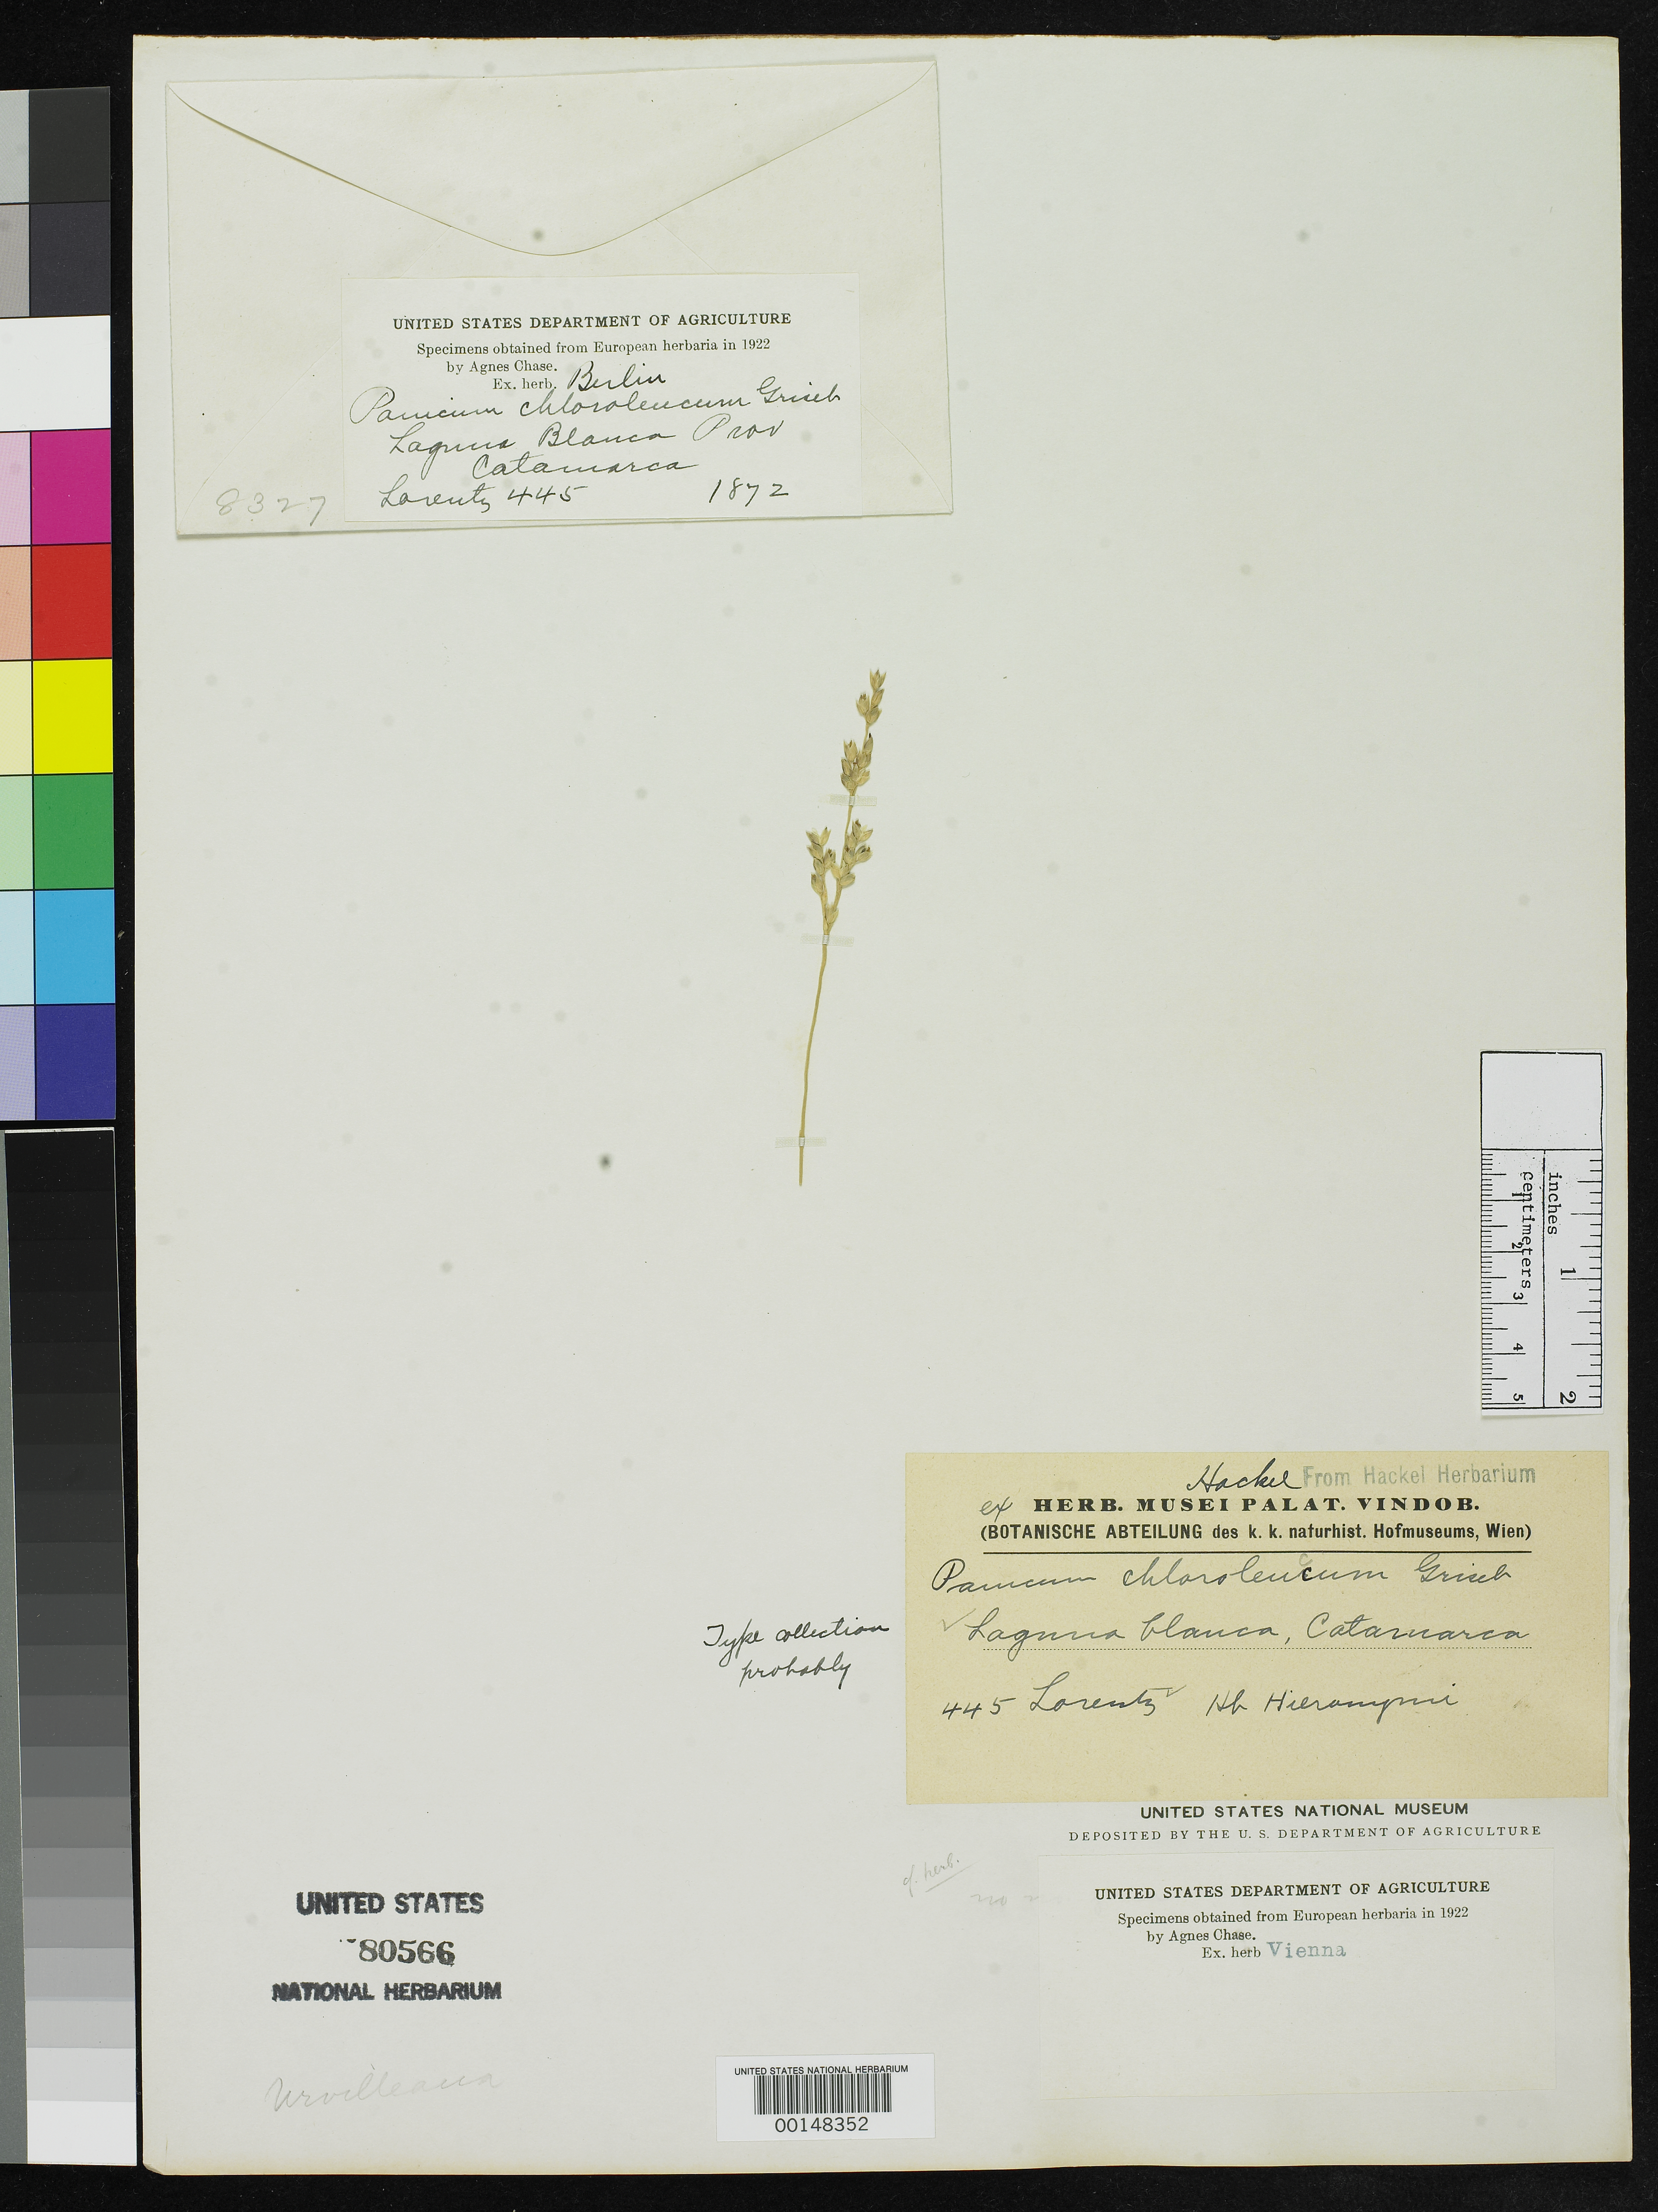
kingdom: Plantae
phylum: Tracheophyta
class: Liliopsida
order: Poales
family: Poaceae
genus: Panicum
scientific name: Panicum chloroleucum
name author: Griseb.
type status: Type Fragment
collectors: P. G. Lorentz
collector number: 445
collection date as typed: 1872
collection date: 1872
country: Argentina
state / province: Catamarca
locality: Laguna Blanca.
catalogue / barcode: US 80566